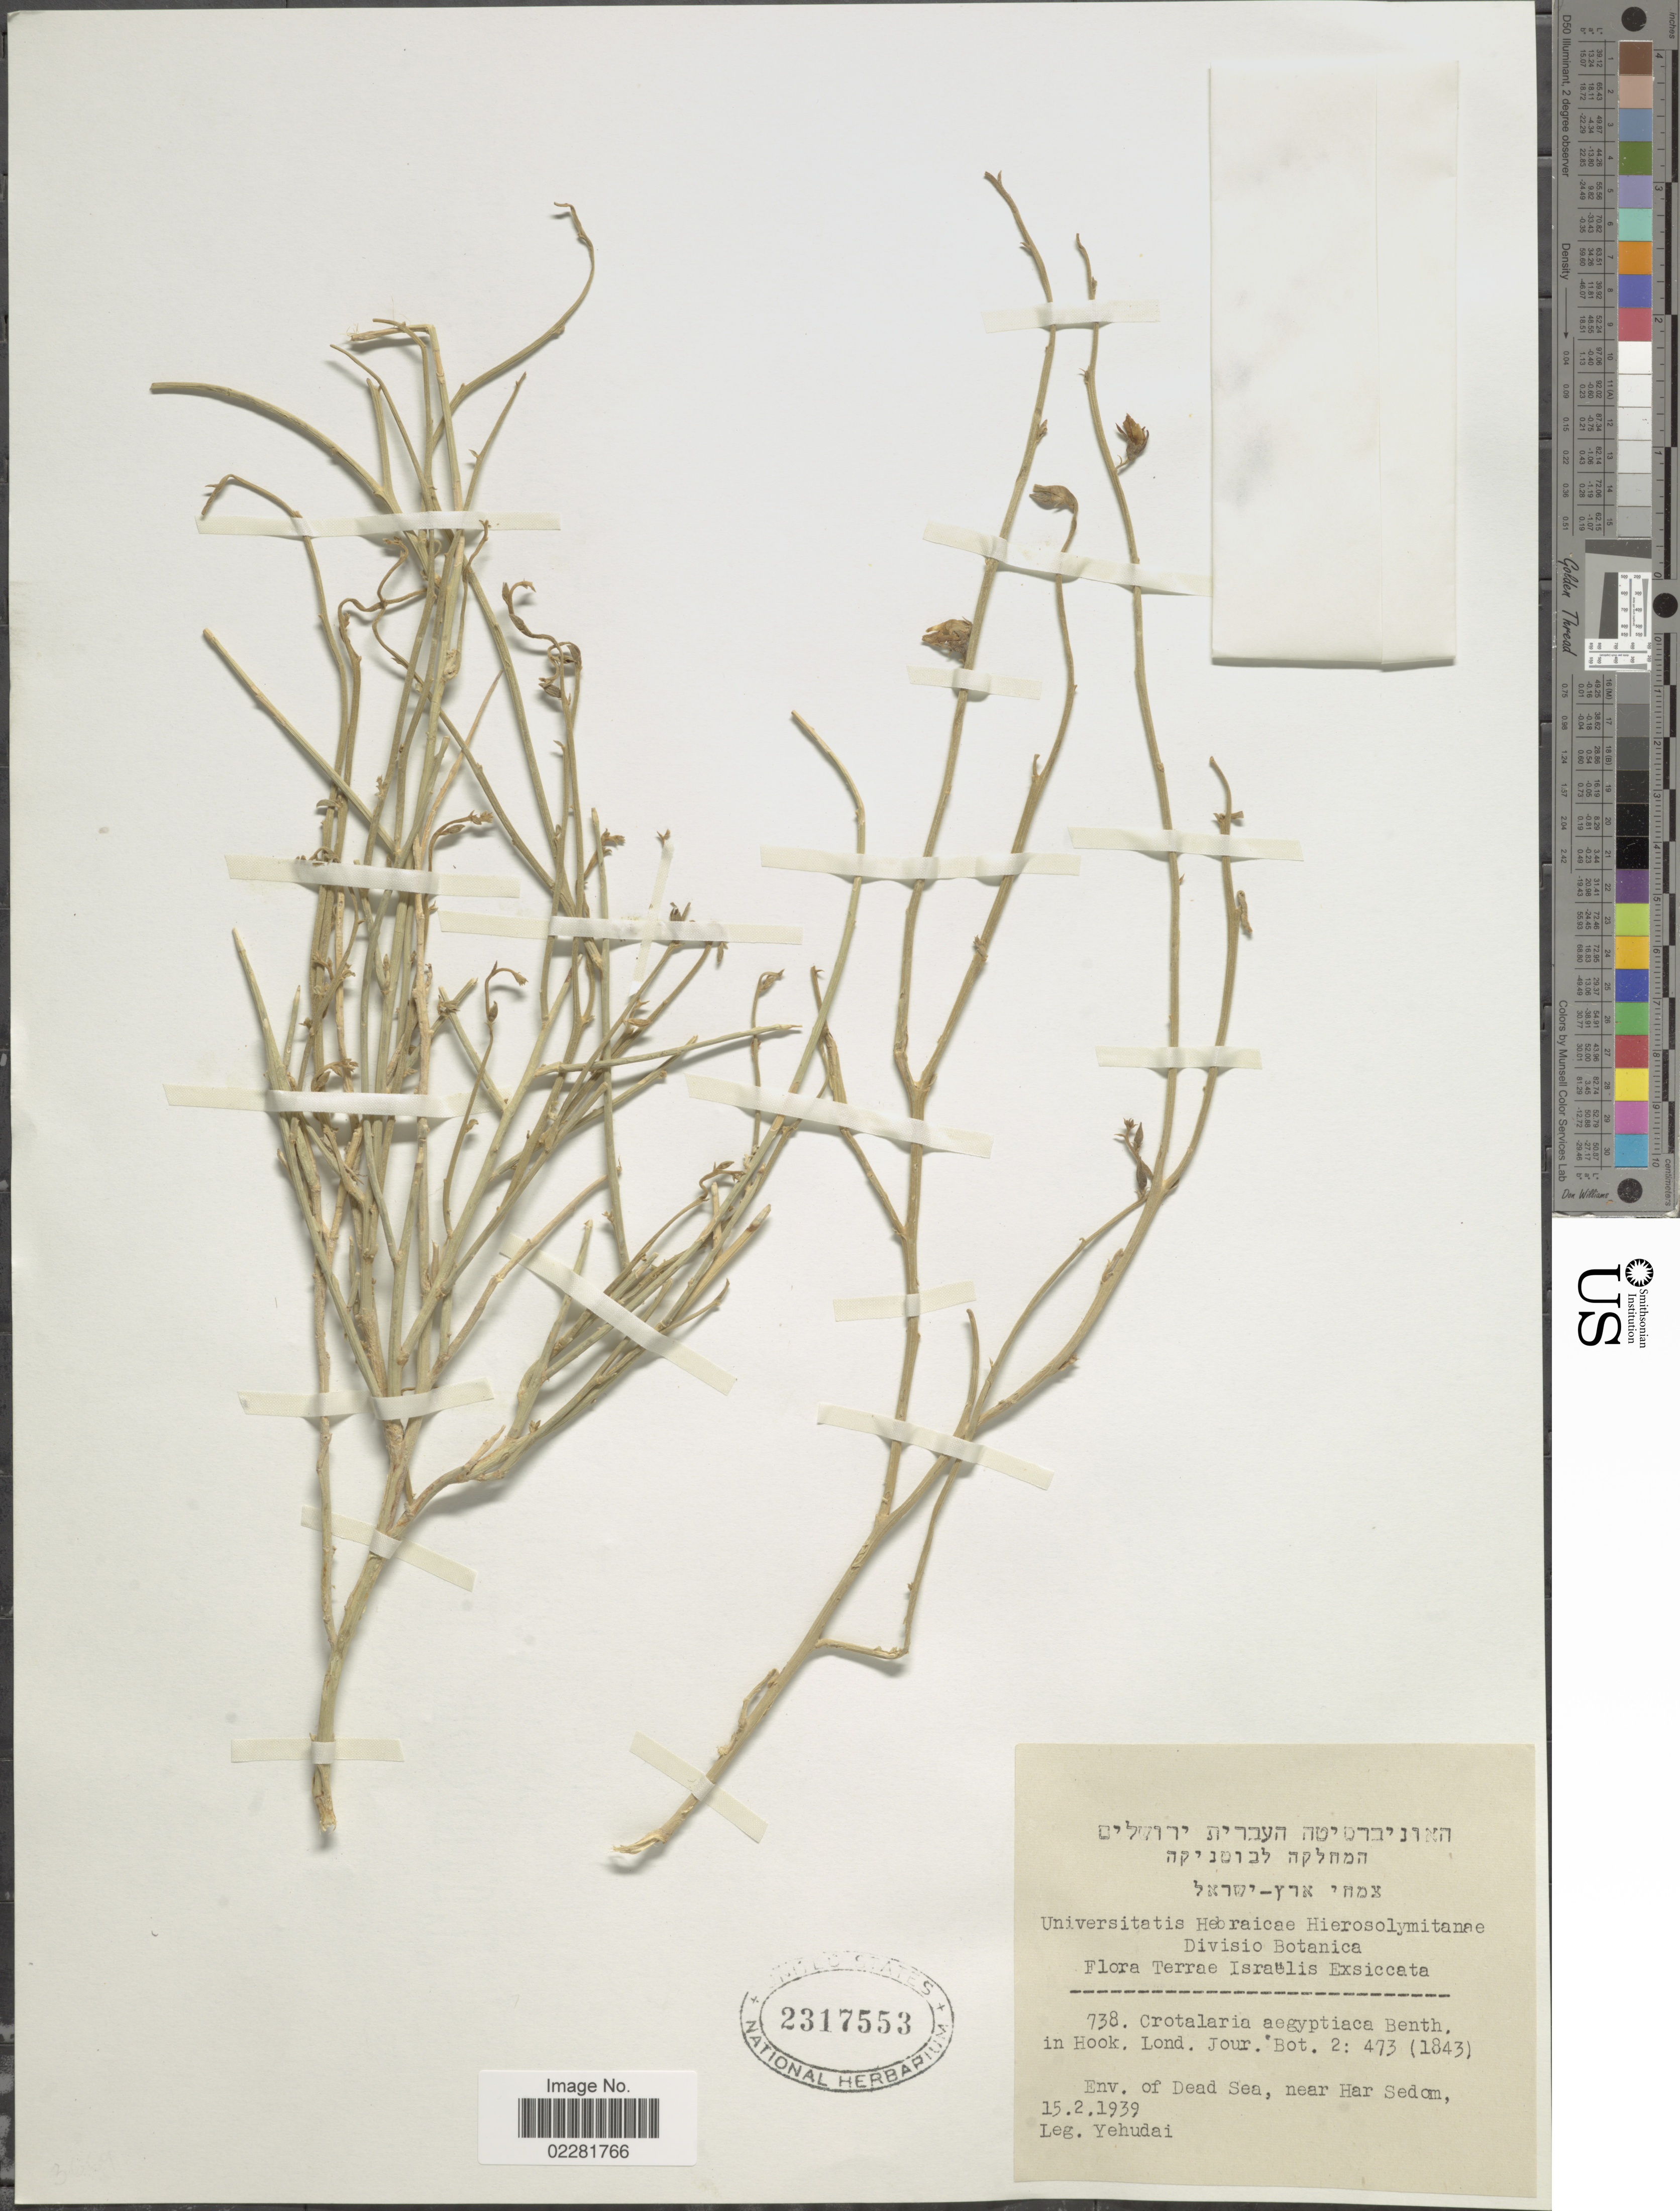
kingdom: Plantae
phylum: Tracheophyta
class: Magnoliopsida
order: Fabales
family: Fabaceae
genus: Crotalaria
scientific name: Crotalaria aegyptiaca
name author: Benth.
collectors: Yehudai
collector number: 738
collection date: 1939-02-15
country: Israel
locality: Env. of Dead Sea, near Har Sedom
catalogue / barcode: US 2317553